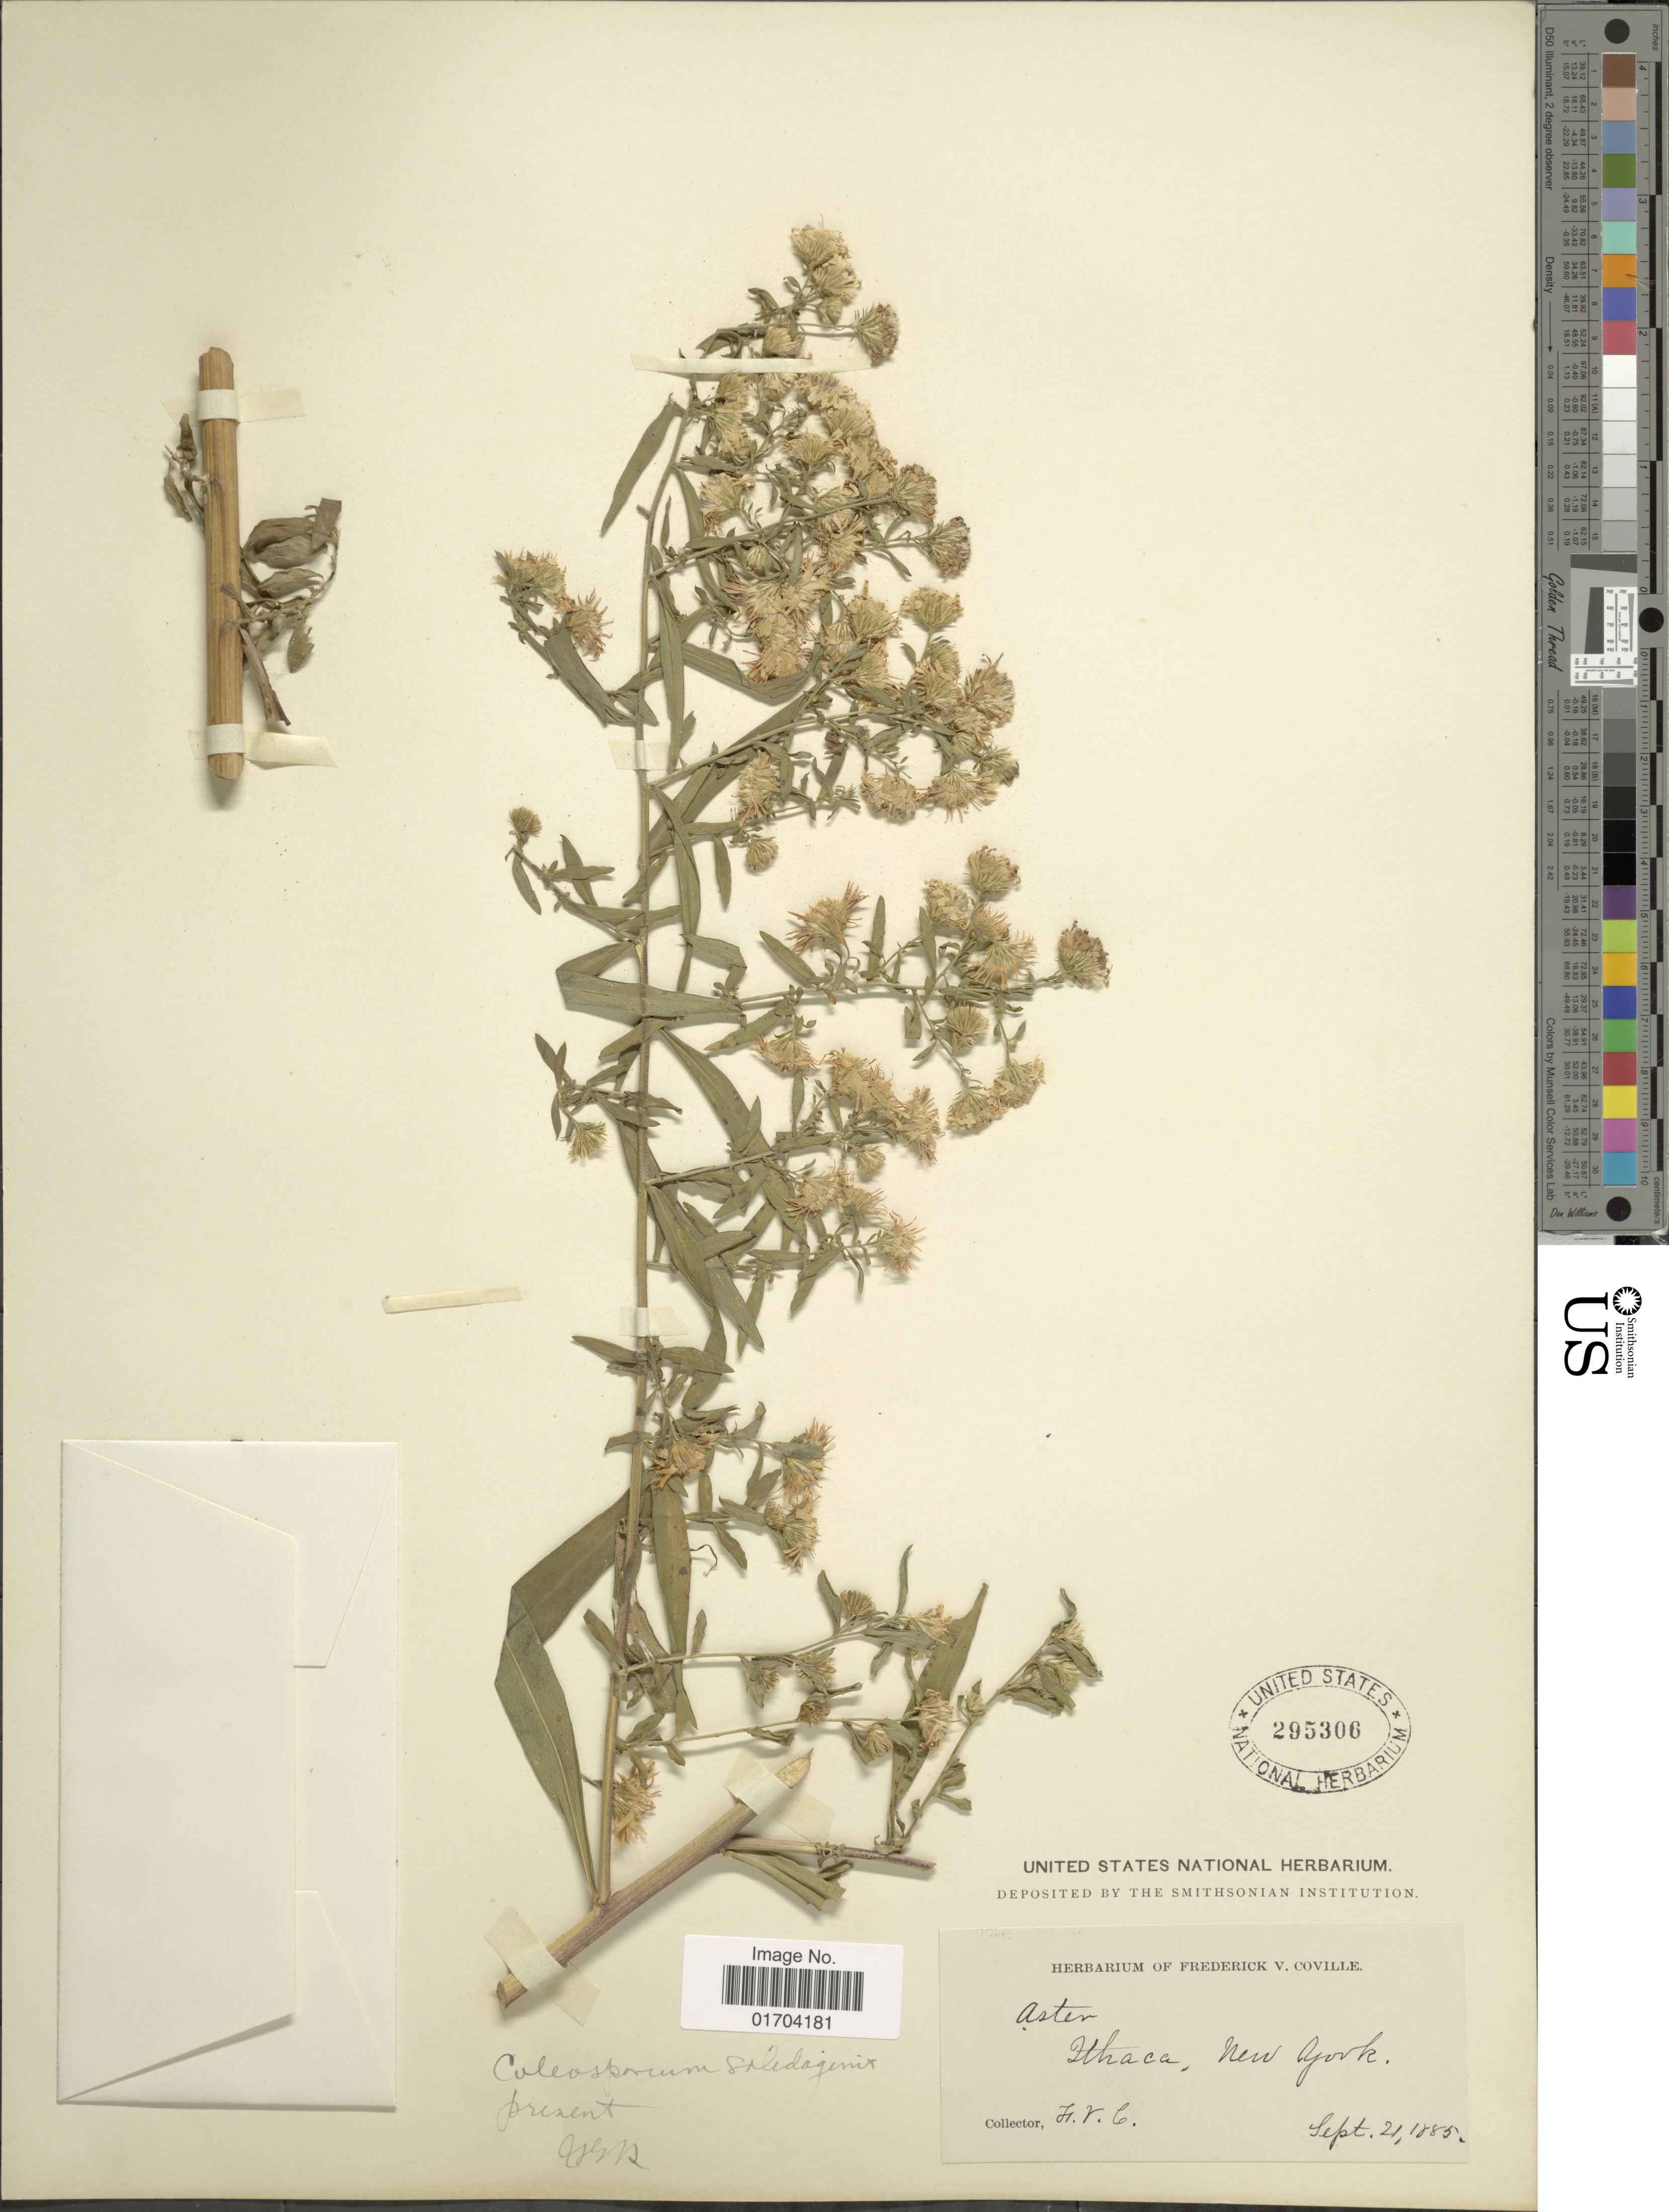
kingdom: Plantae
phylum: Tracheophyta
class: Magnoliopsida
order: Asterales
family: Asteraceae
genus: Symphyotrichum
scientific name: Symphyotrichum sp.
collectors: F. V. Coville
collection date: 1885-09-21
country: United States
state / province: New York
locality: Ithaca.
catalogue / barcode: US 295306